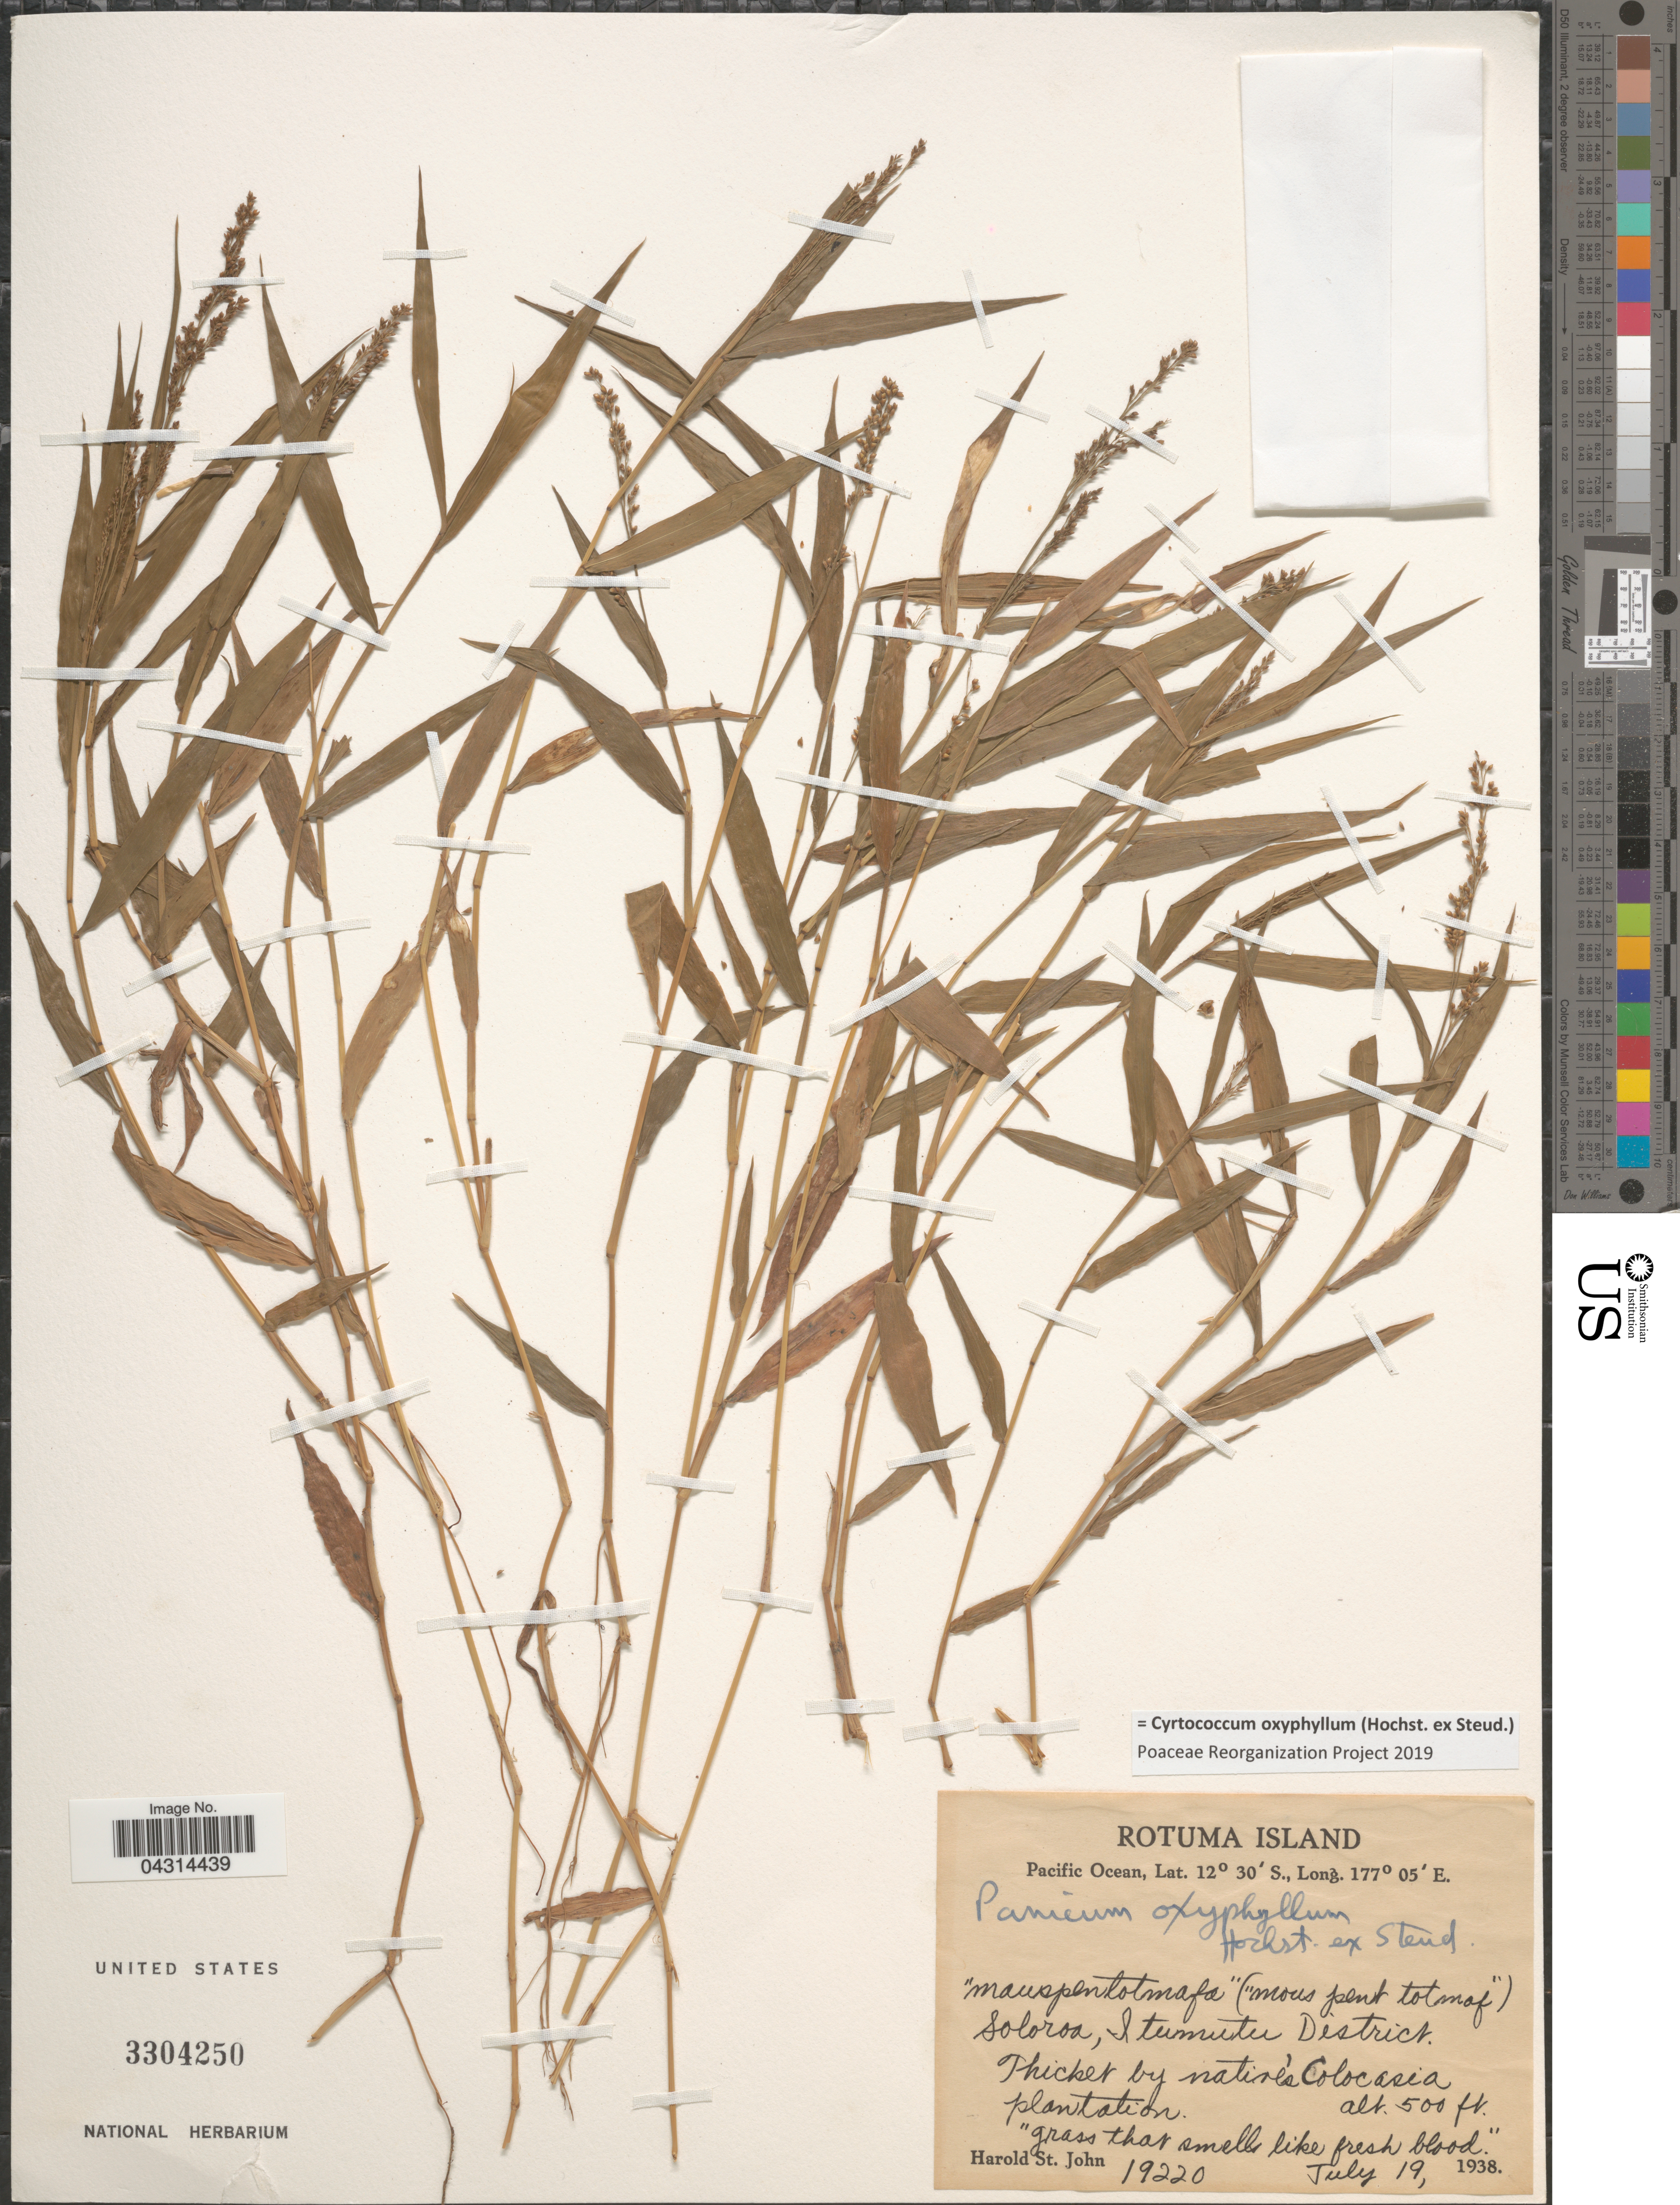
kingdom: Plantae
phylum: Tracheophyta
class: Liliopsida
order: Poales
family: Poaceae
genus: Cyrtococcum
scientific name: Cyrtococcum oxyphyllum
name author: (Steud.) Stapf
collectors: H. St. John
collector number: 19220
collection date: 1938-07-19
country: Fiji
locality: Rotuma Island. Pacific Ocean. Soloroa, Itumutu District. Thicket by native's Colocasia plantation.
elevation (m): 152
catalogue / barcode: US 3304250